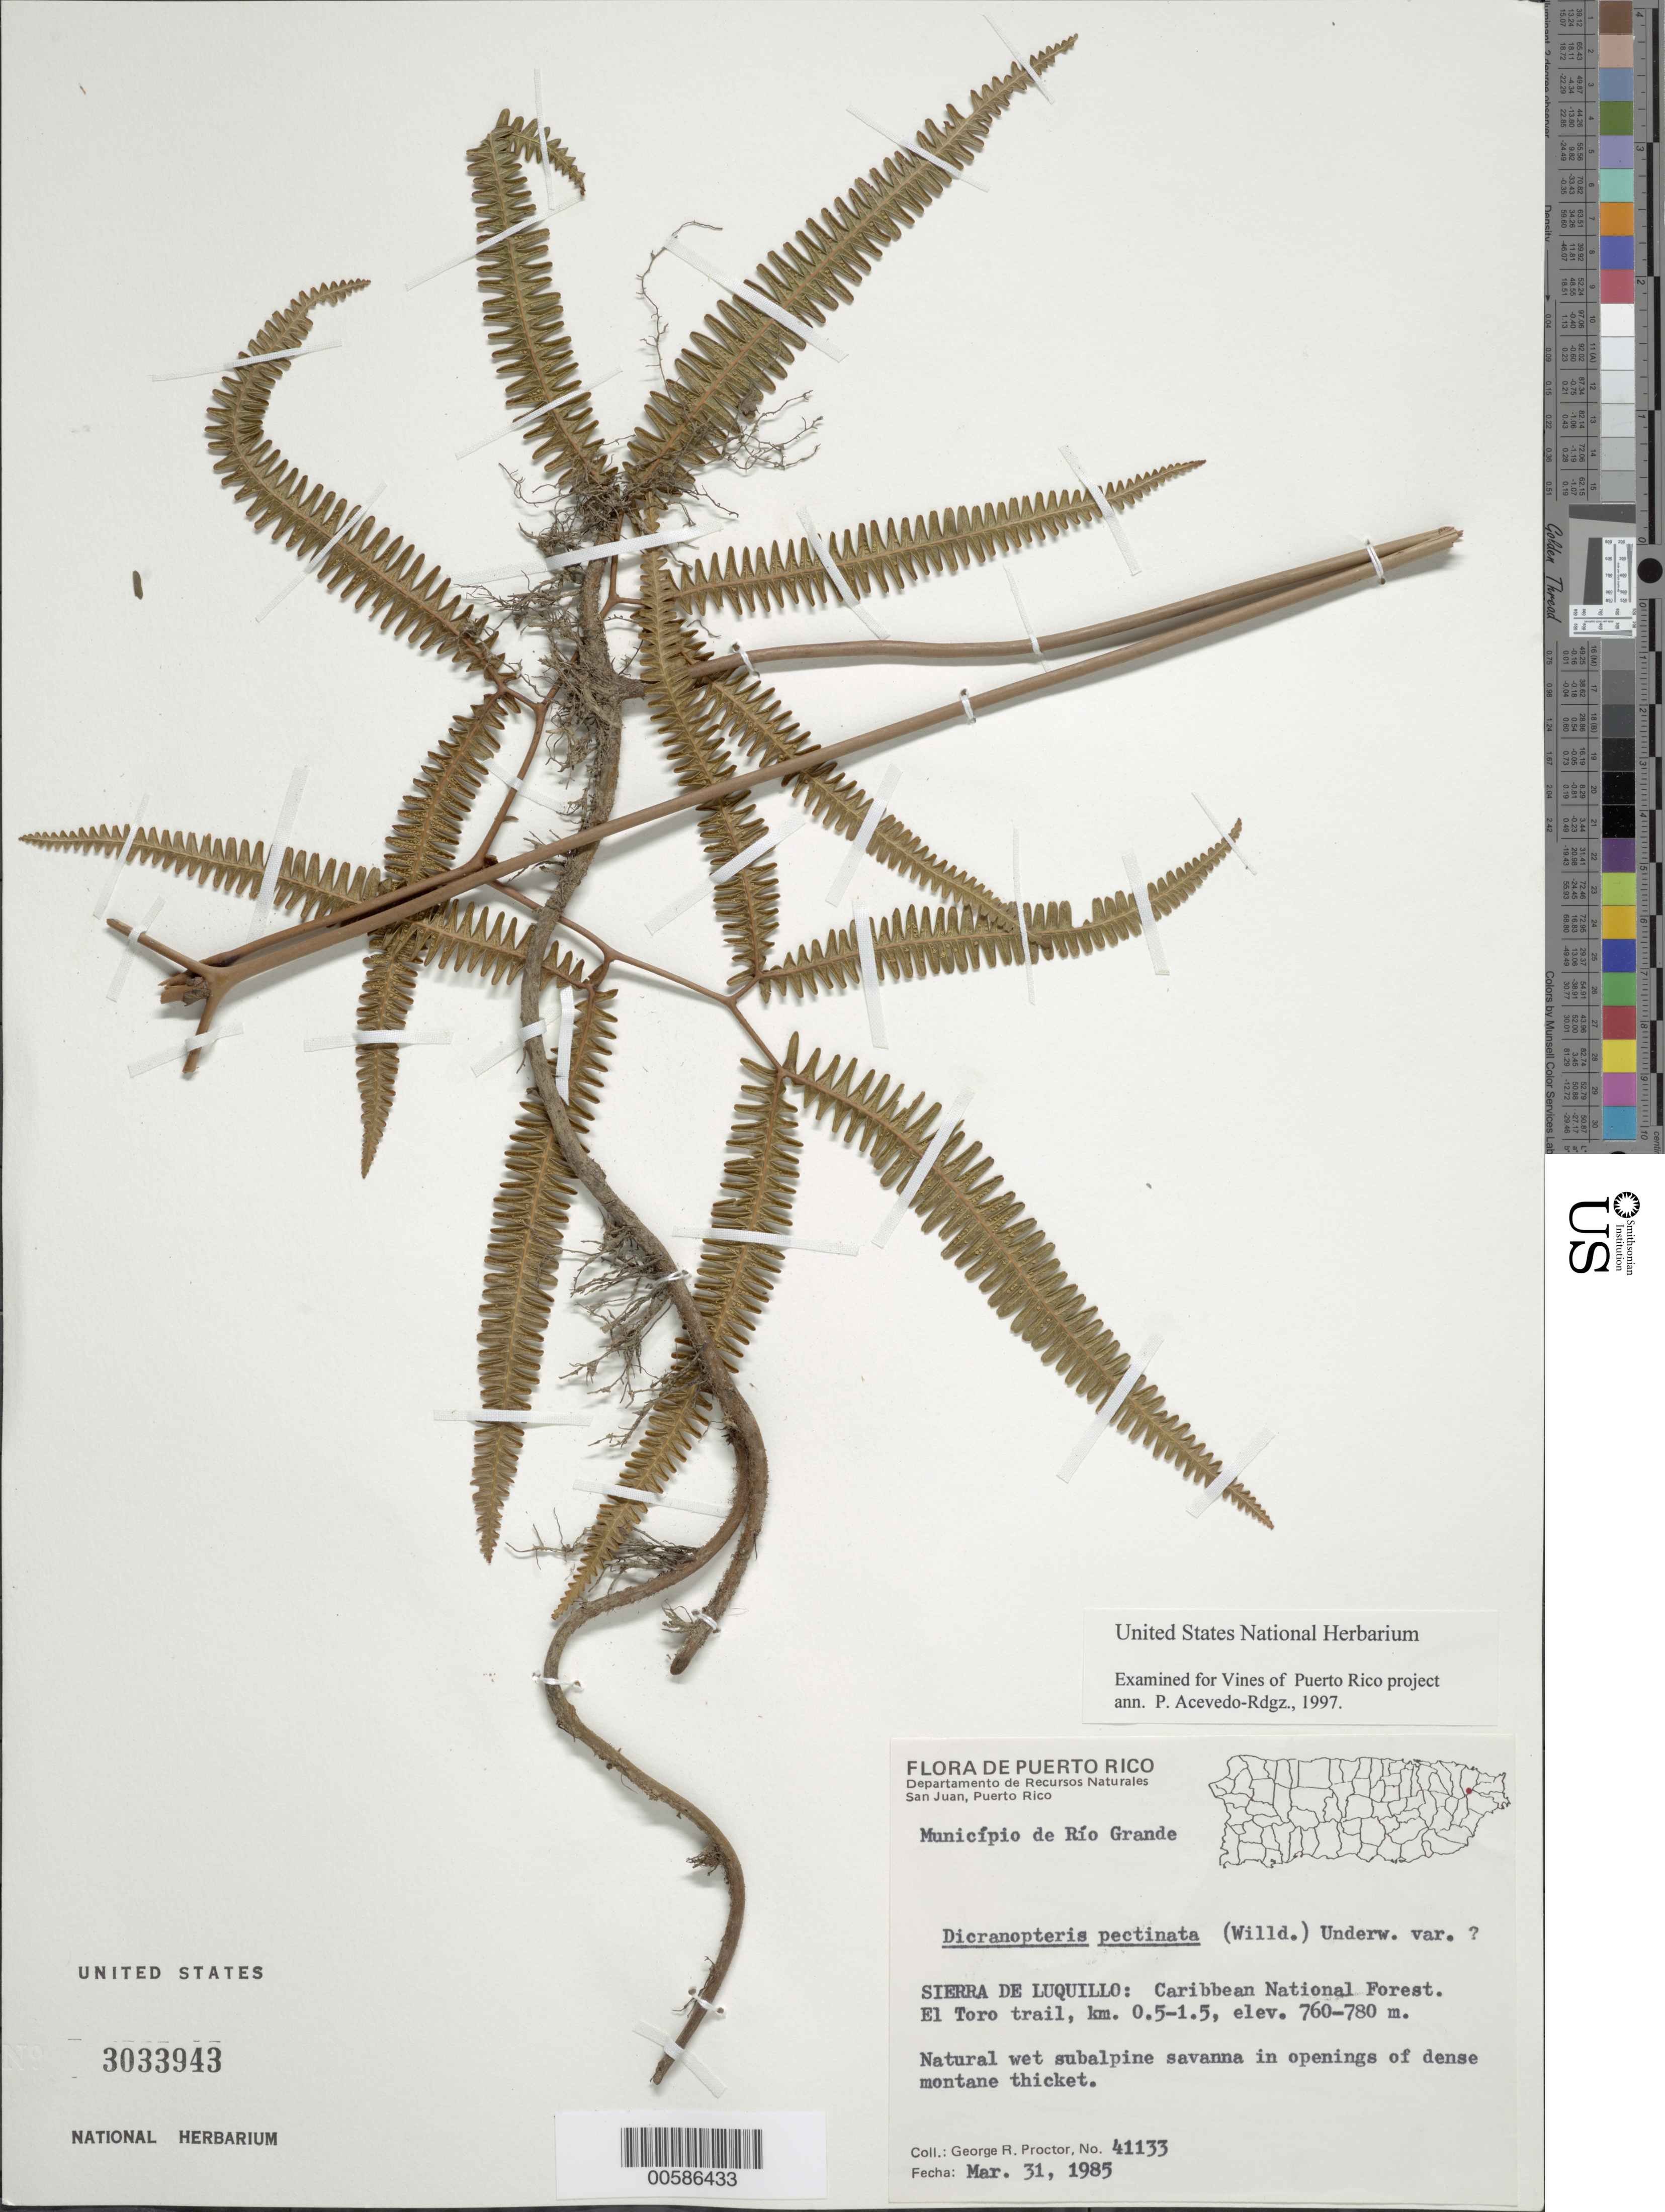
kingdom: Plantae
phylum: Tracheophyta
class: Polypodiopsida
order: Gleicheniales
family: Gleicheniaceae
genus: Gleichenella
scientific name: Gleichenella pectinata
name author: (Willd.) Ching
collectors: G. R. Proctor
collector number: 41133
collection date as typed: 31 Mar 1985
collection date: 1985-03-31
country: Puerto Rico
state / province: Luquillo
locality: Sierra de Luquillo, Caribbean Natl. Forest, El Toro Trail, km 0.5-1.5. Natural wet subalpine savanna in openings of dense montane thicket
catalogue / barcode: US 3033943